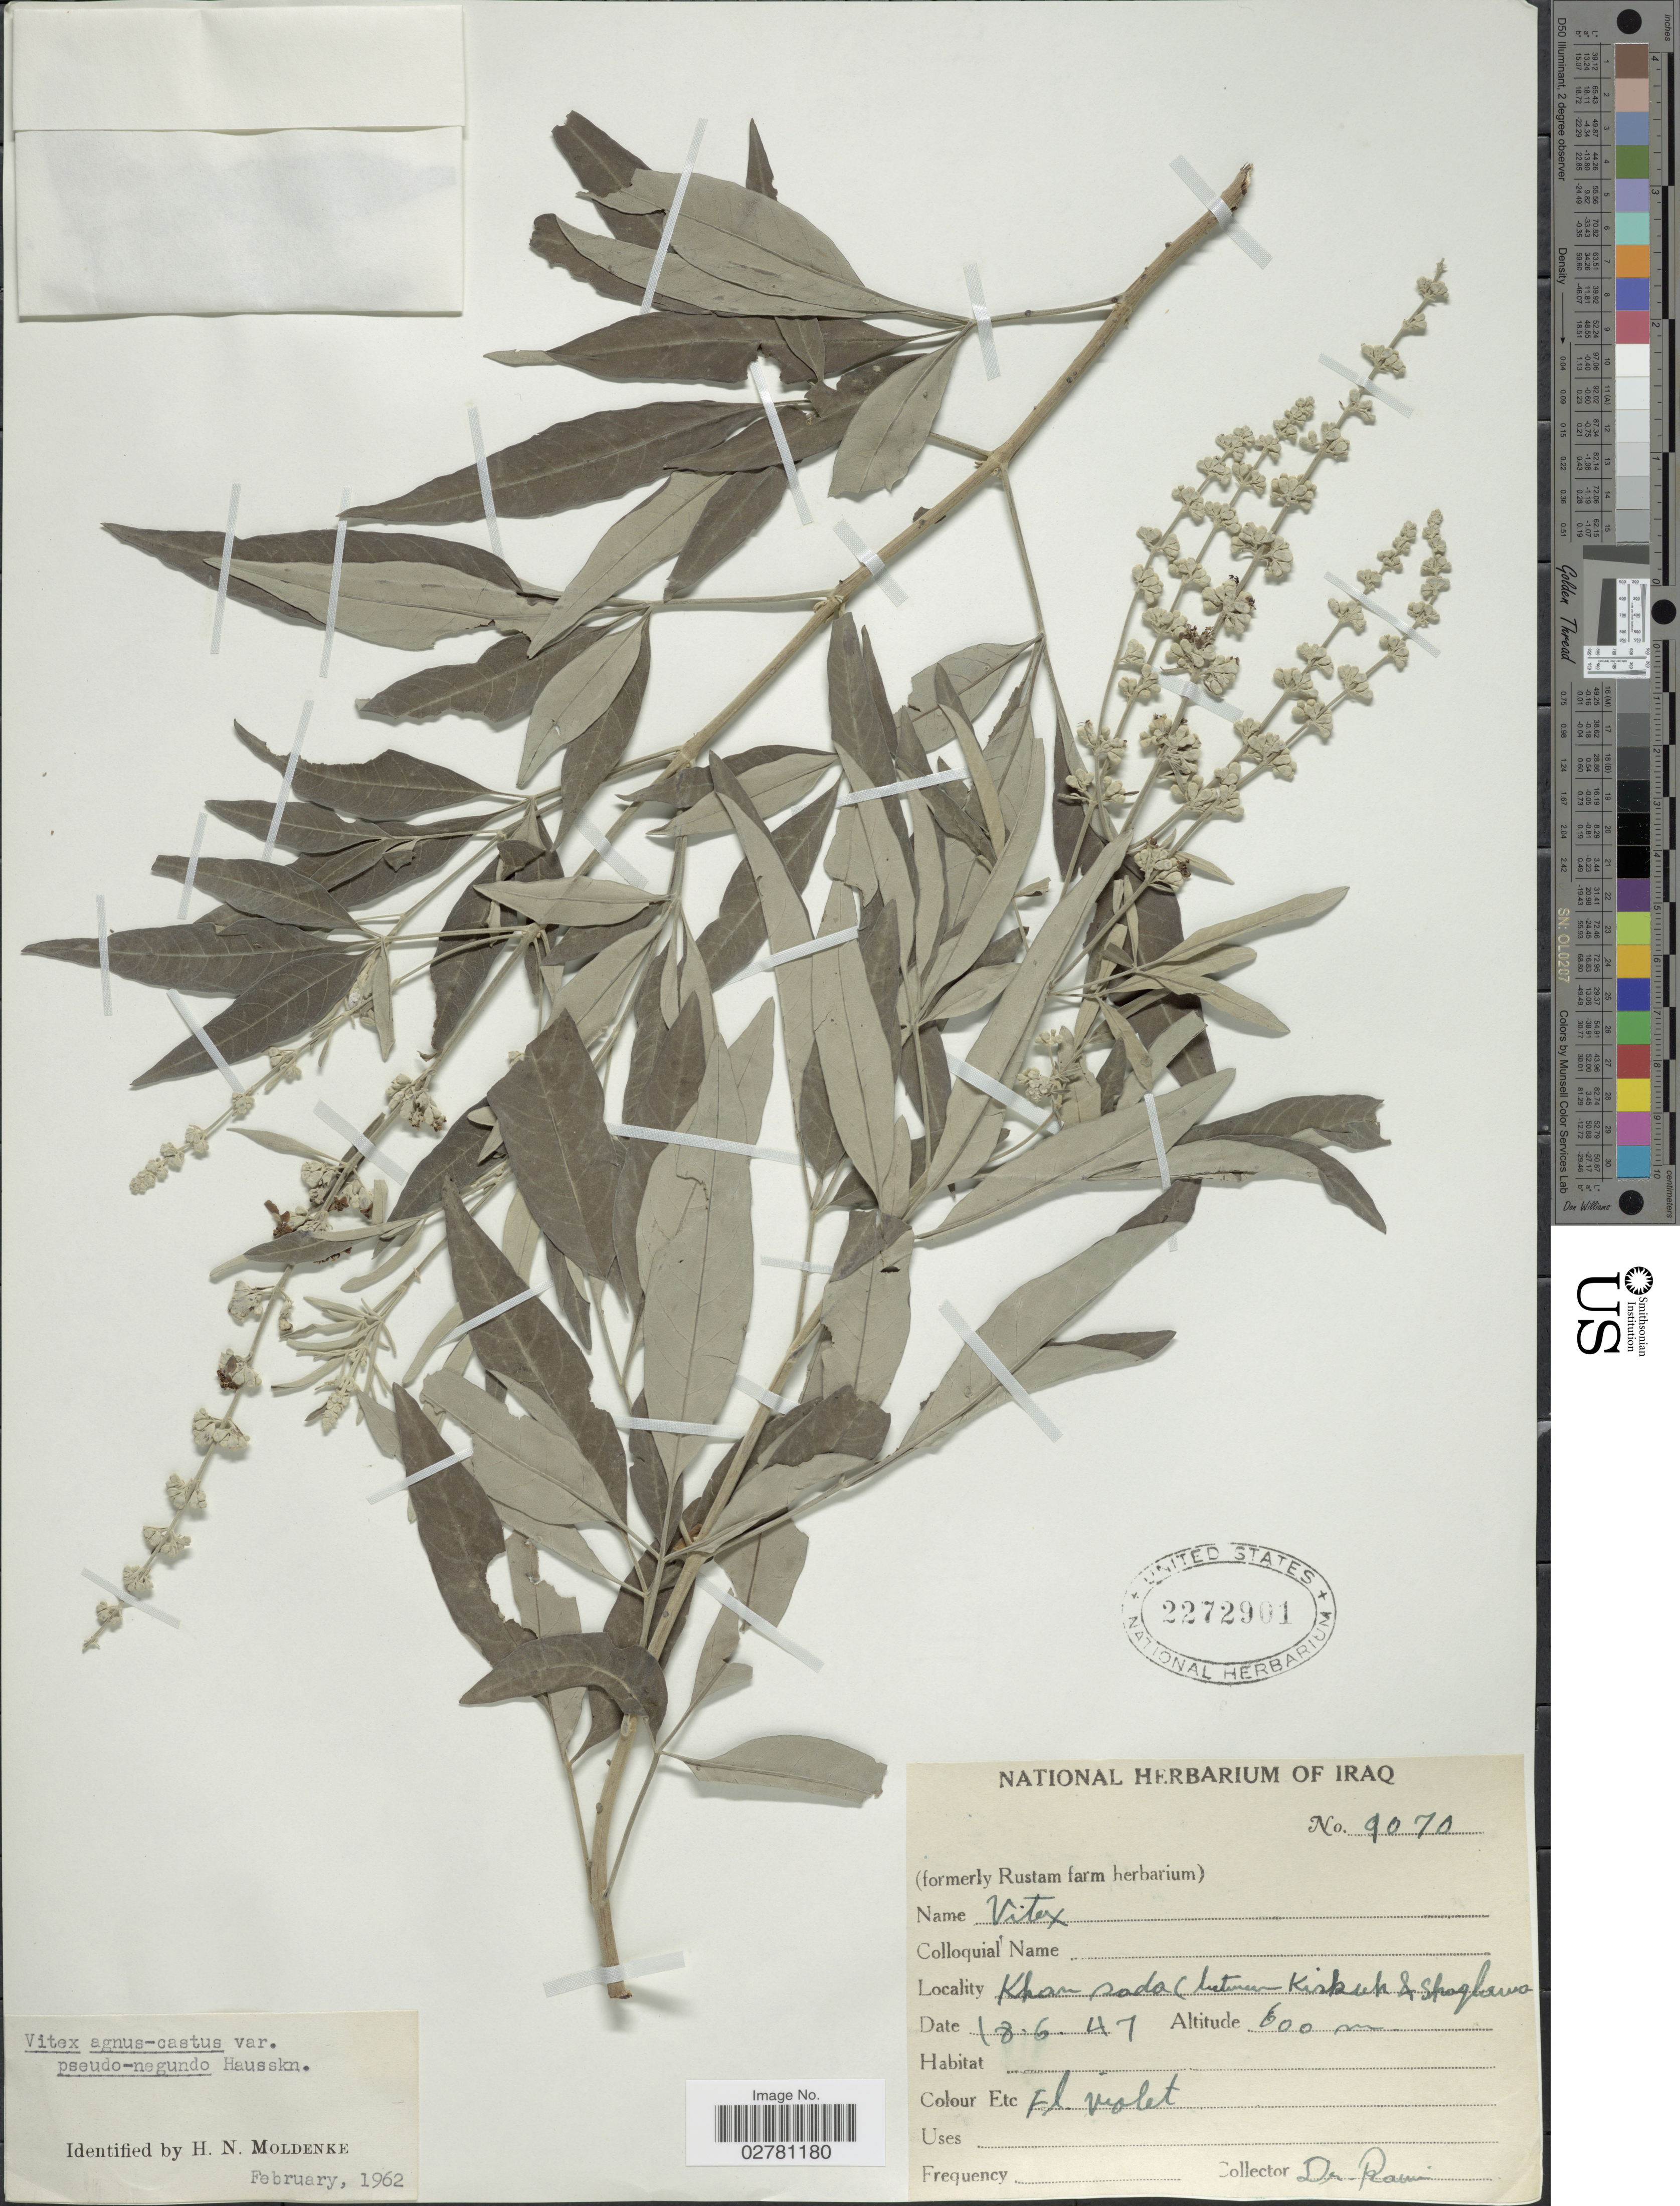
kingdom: Plantae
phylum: Tracheophyta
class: Magnoliopsida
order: Lamiales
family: Lamiaceae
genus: Vitex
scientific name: Vitex agnus-castus var. pseudonegundo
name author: Hausskn.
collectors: -. Rawi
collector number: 9070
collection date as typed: Transcribed d/m/y: 18/6/47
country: Iraq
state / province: Kirkūk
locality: Khan Sada (between Kirkuk & Shaqlawa [interpreted].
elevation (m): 600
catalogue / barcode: US 2272901